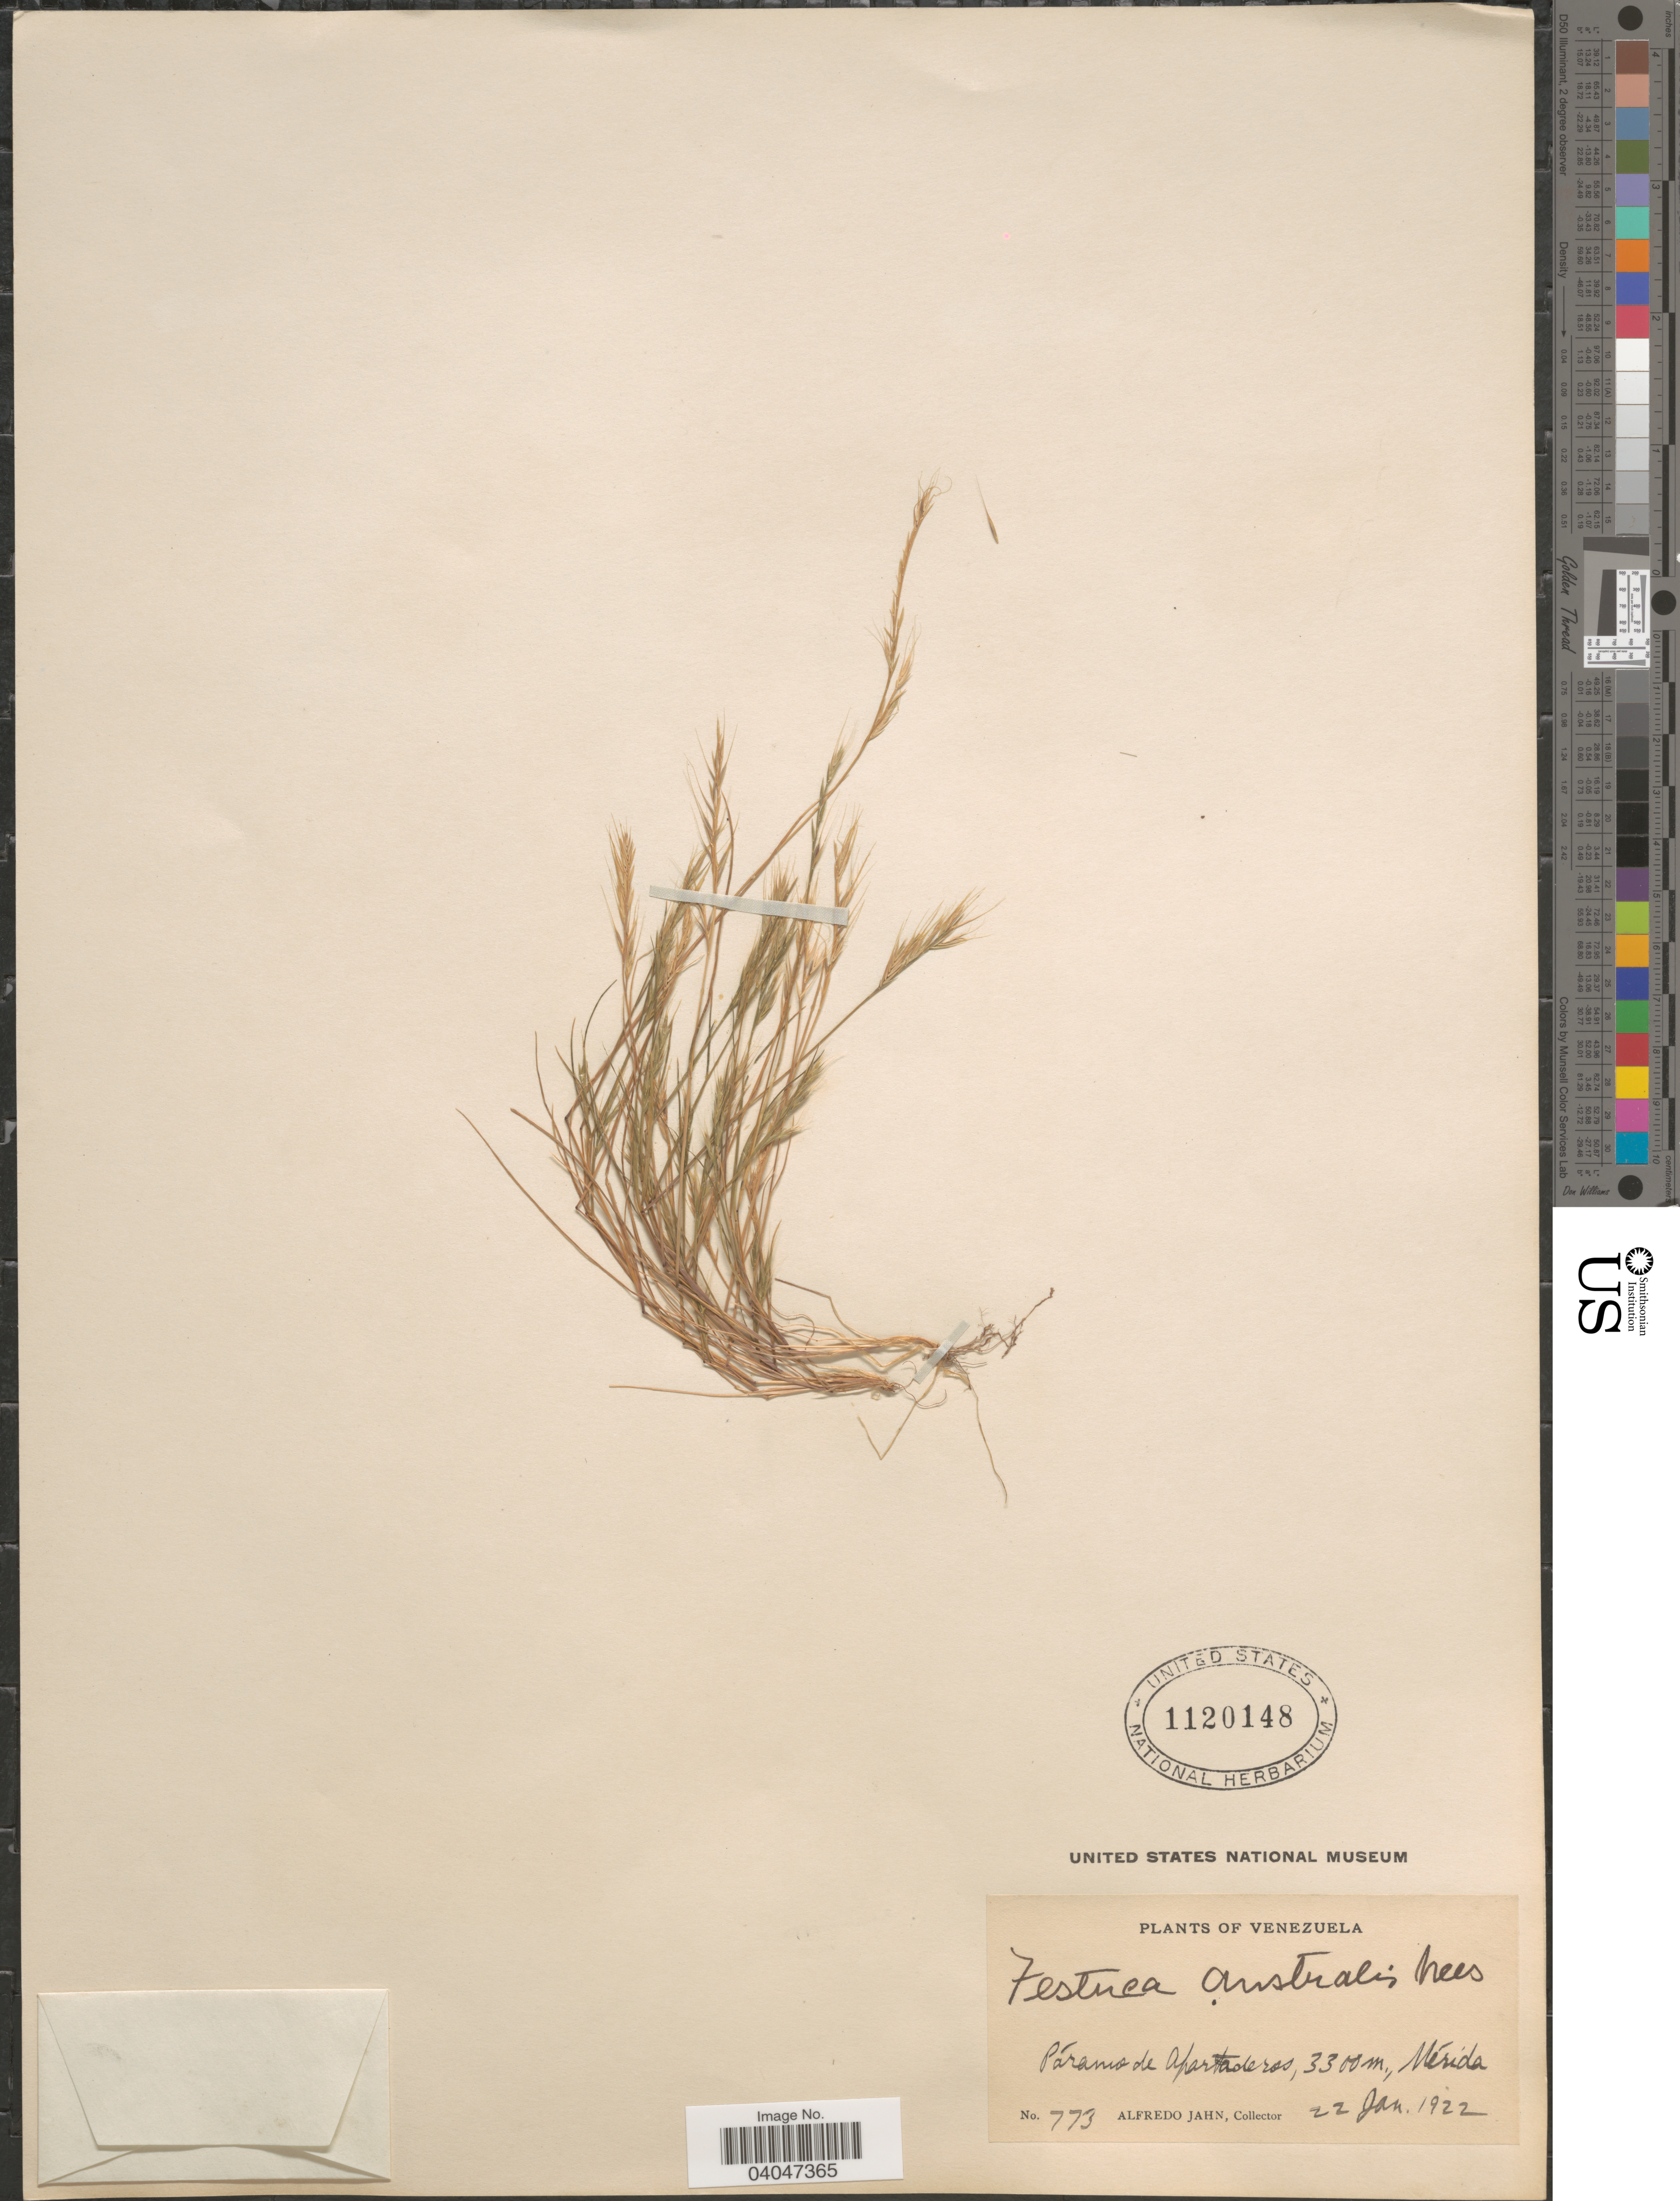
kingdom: Plantae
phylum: Tracheophyta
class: Liliopsida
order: Poales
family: Poaceae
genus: Festuca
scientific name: Festuca australis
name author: Nees ex Steud.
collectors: A. Jahn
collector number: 773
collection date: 1922-01-22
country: Venezuela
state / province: Merida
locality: Páramo de Apartaderos.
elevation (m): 3300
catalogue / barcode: US 1120148